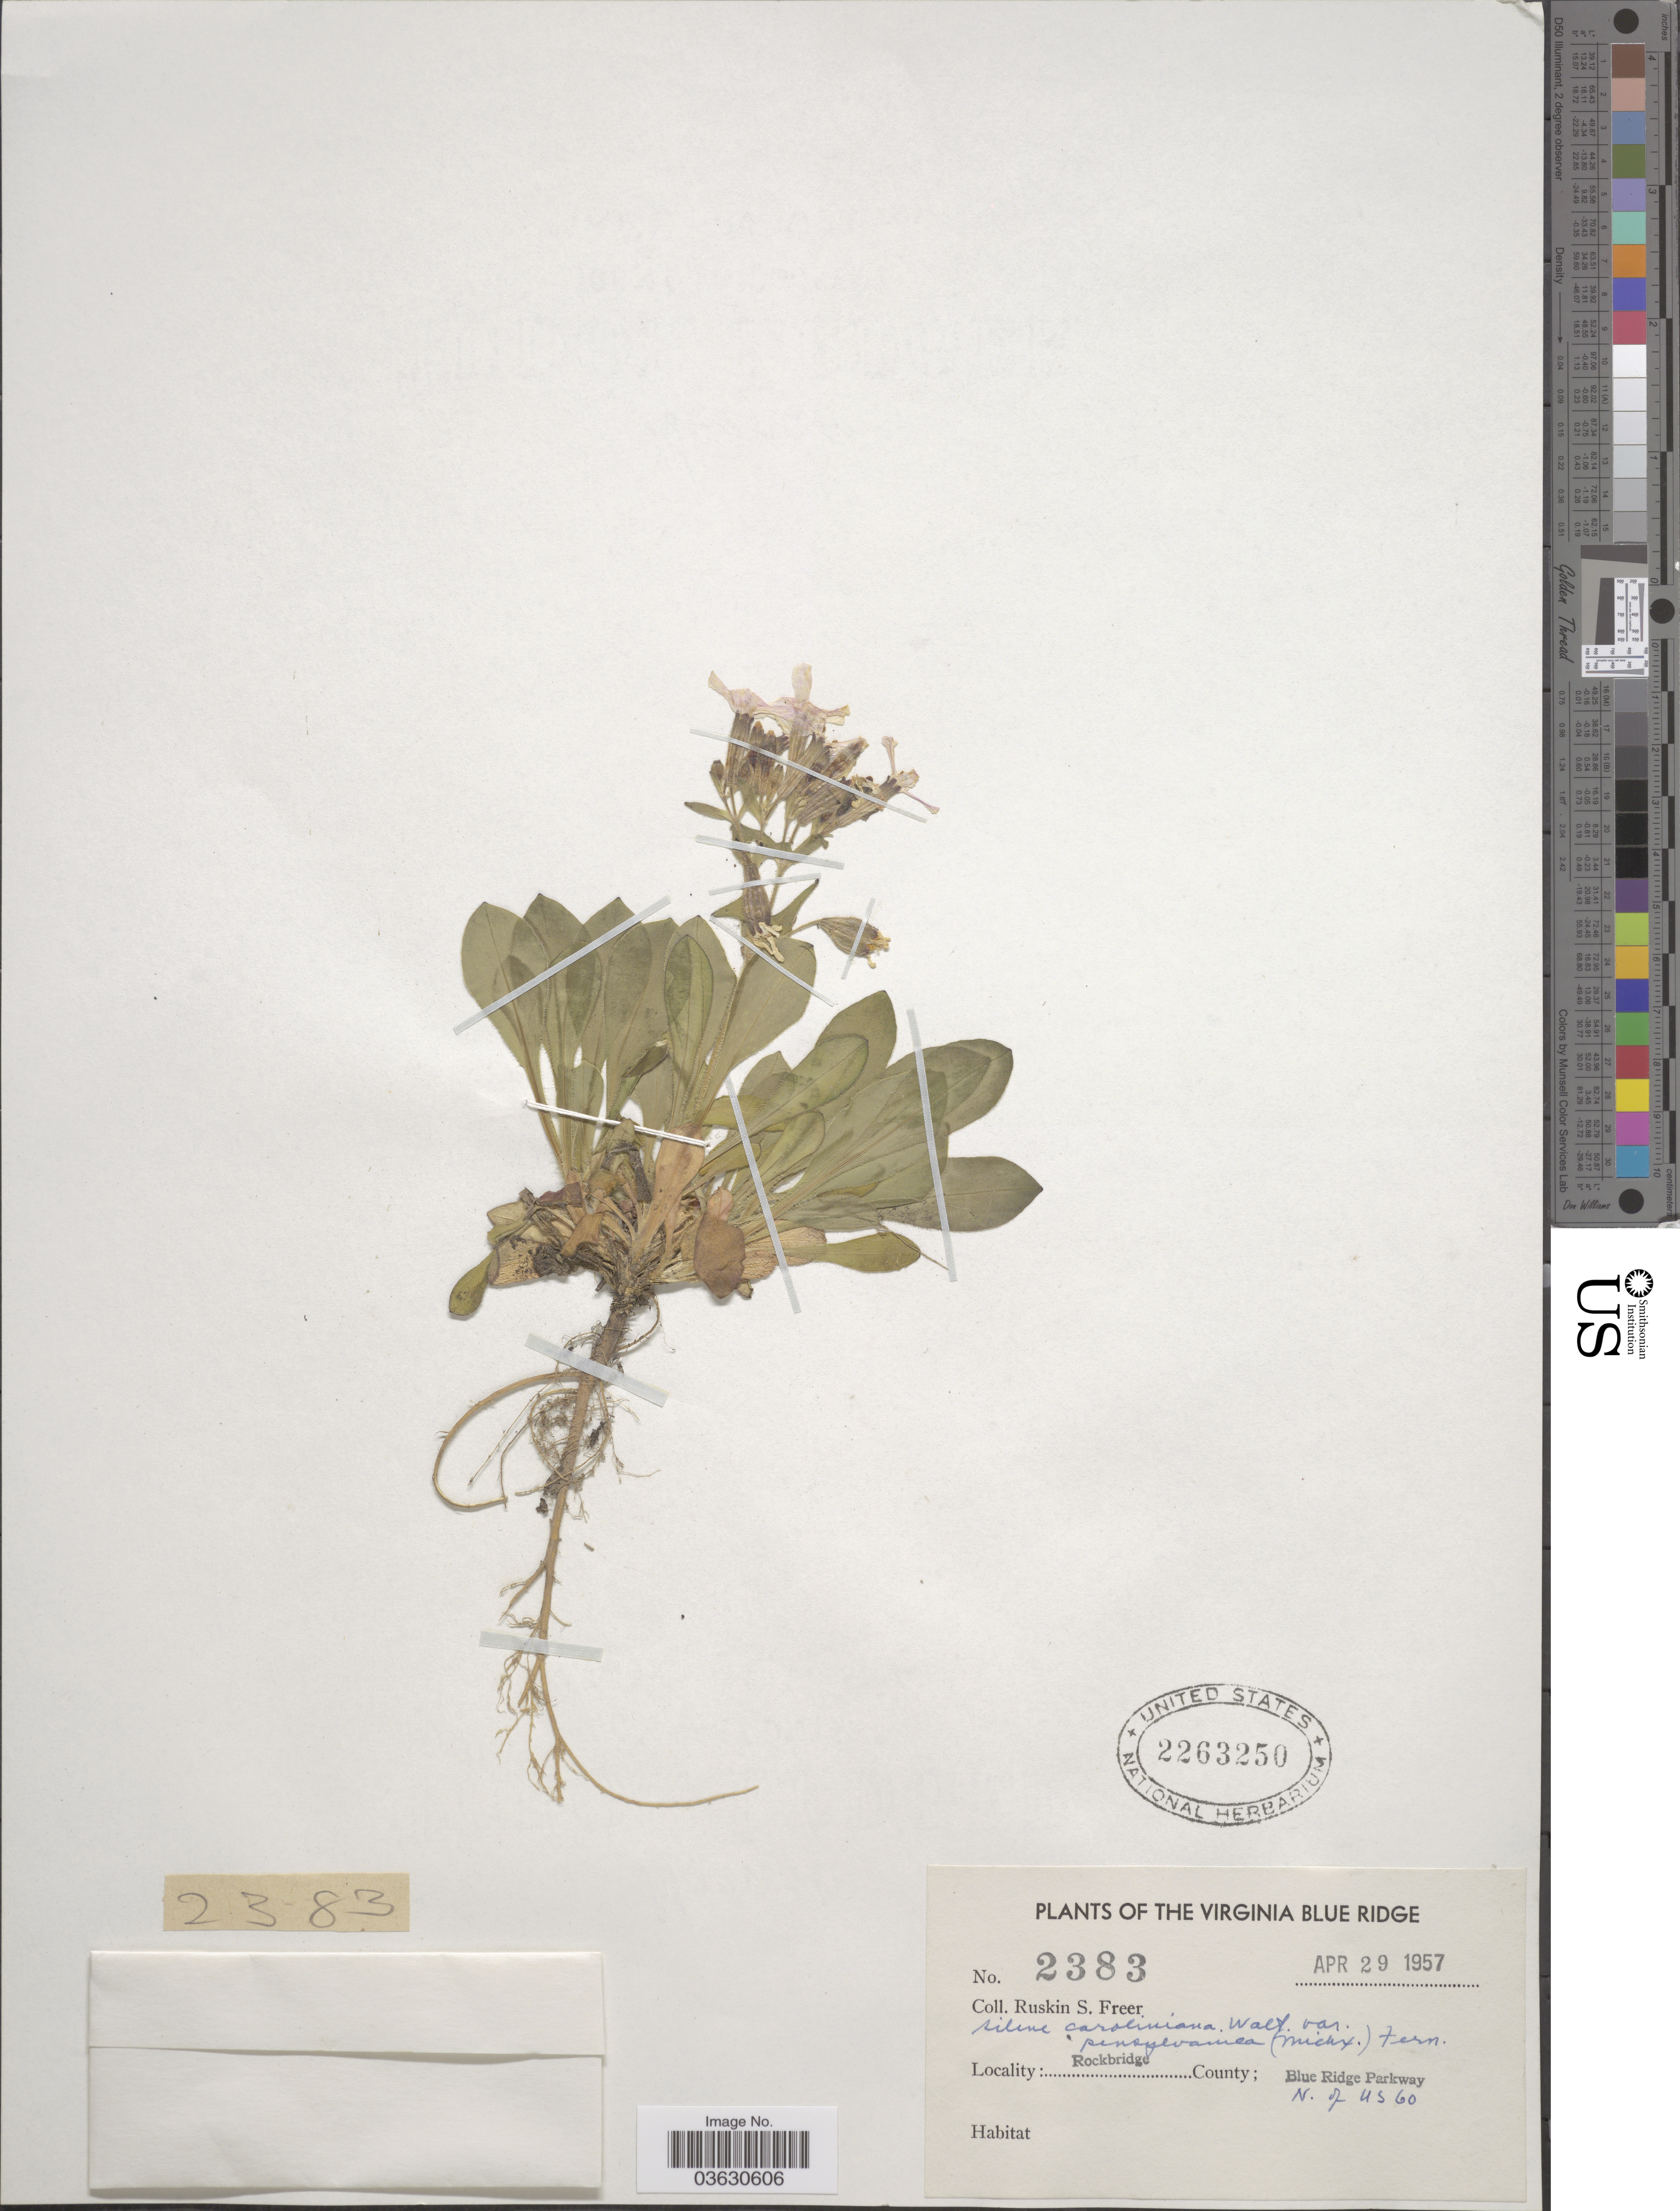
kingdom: Plantae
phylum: Tracheophyta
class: Magnoliopsida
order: Caryophyllales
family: Caryophyllaceae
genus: Silene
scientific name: Silene caroliniana var. pensylvanica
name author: (Michx.) Fernald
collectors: R. Freer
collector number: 2383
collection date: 1957-04-29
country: United States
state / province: Virginia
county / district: Rockbridge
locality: The Virginia Blue Ridge. Rockbridge County; Blue Ridge Parkway. N. of US 60.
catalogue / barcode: US 2263250